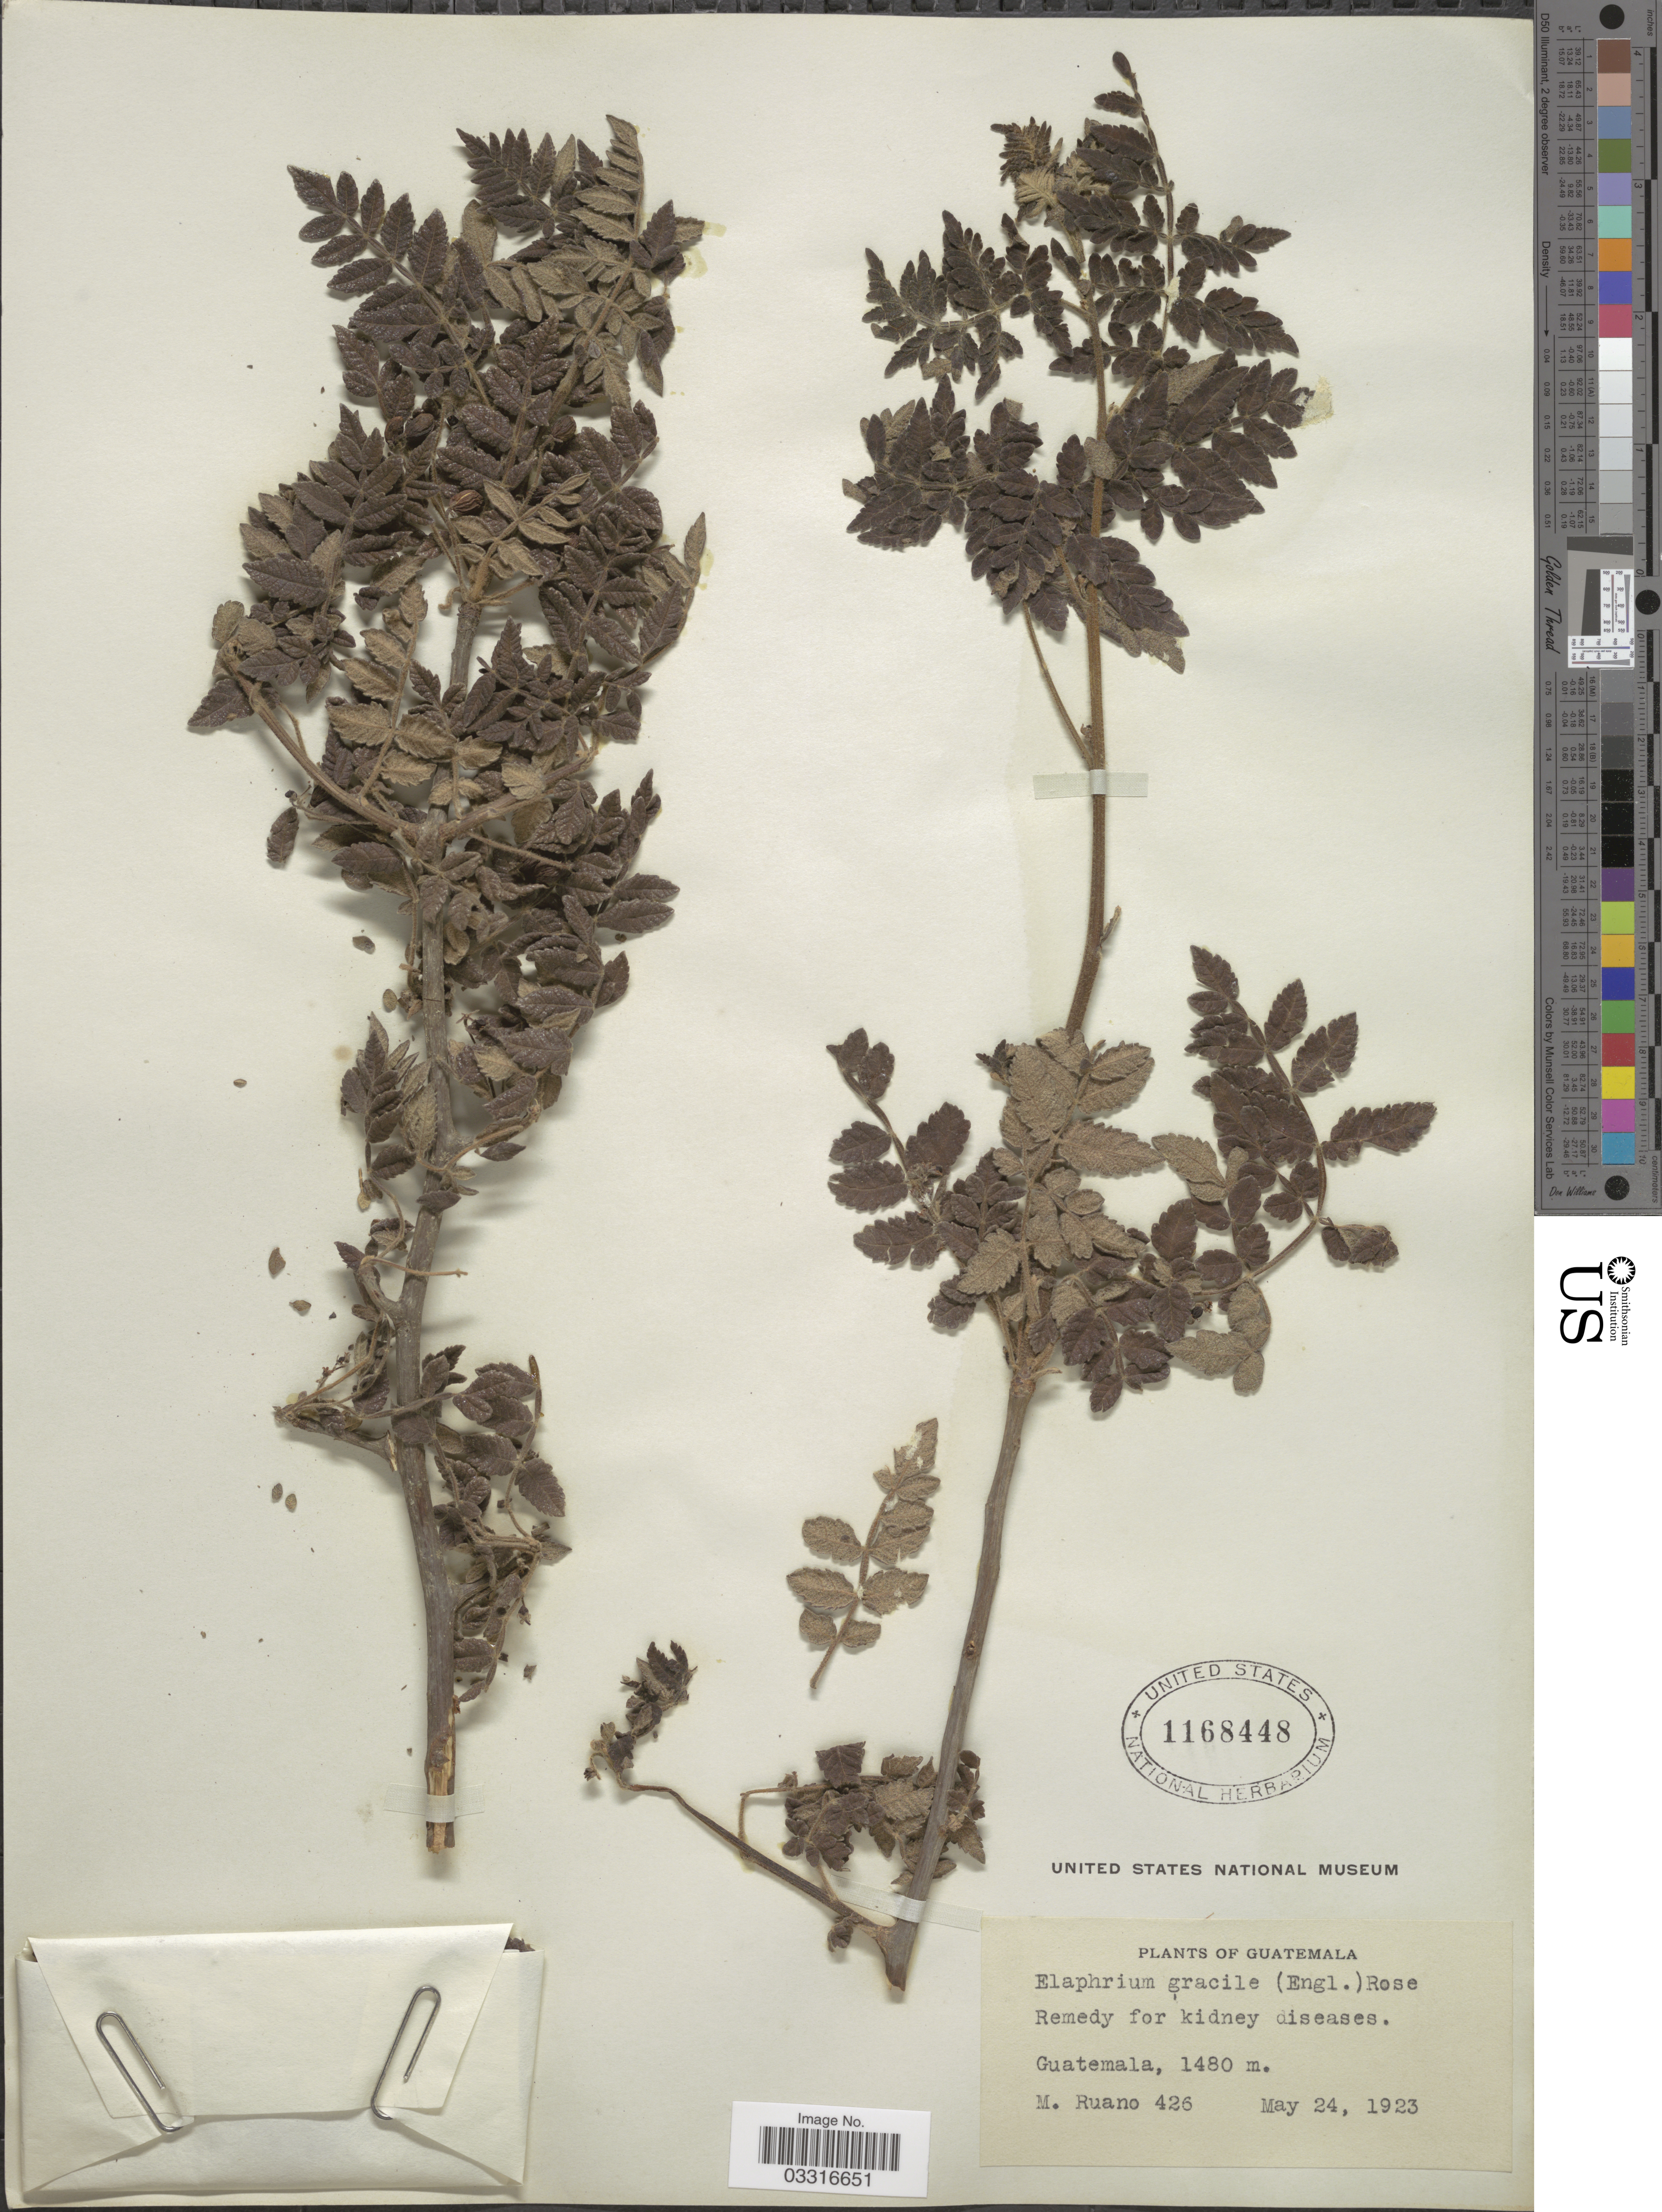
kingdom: Plantae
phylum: Tracheophyta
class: Magnoliopsida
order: Sapindales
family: Burseraceae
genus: Bursera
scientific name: Bursera bipinnata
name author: Engl.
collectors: M. Ruano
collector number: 426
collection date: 1923-05-24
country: Guatemala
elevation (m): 1480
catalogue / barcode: US 1168448